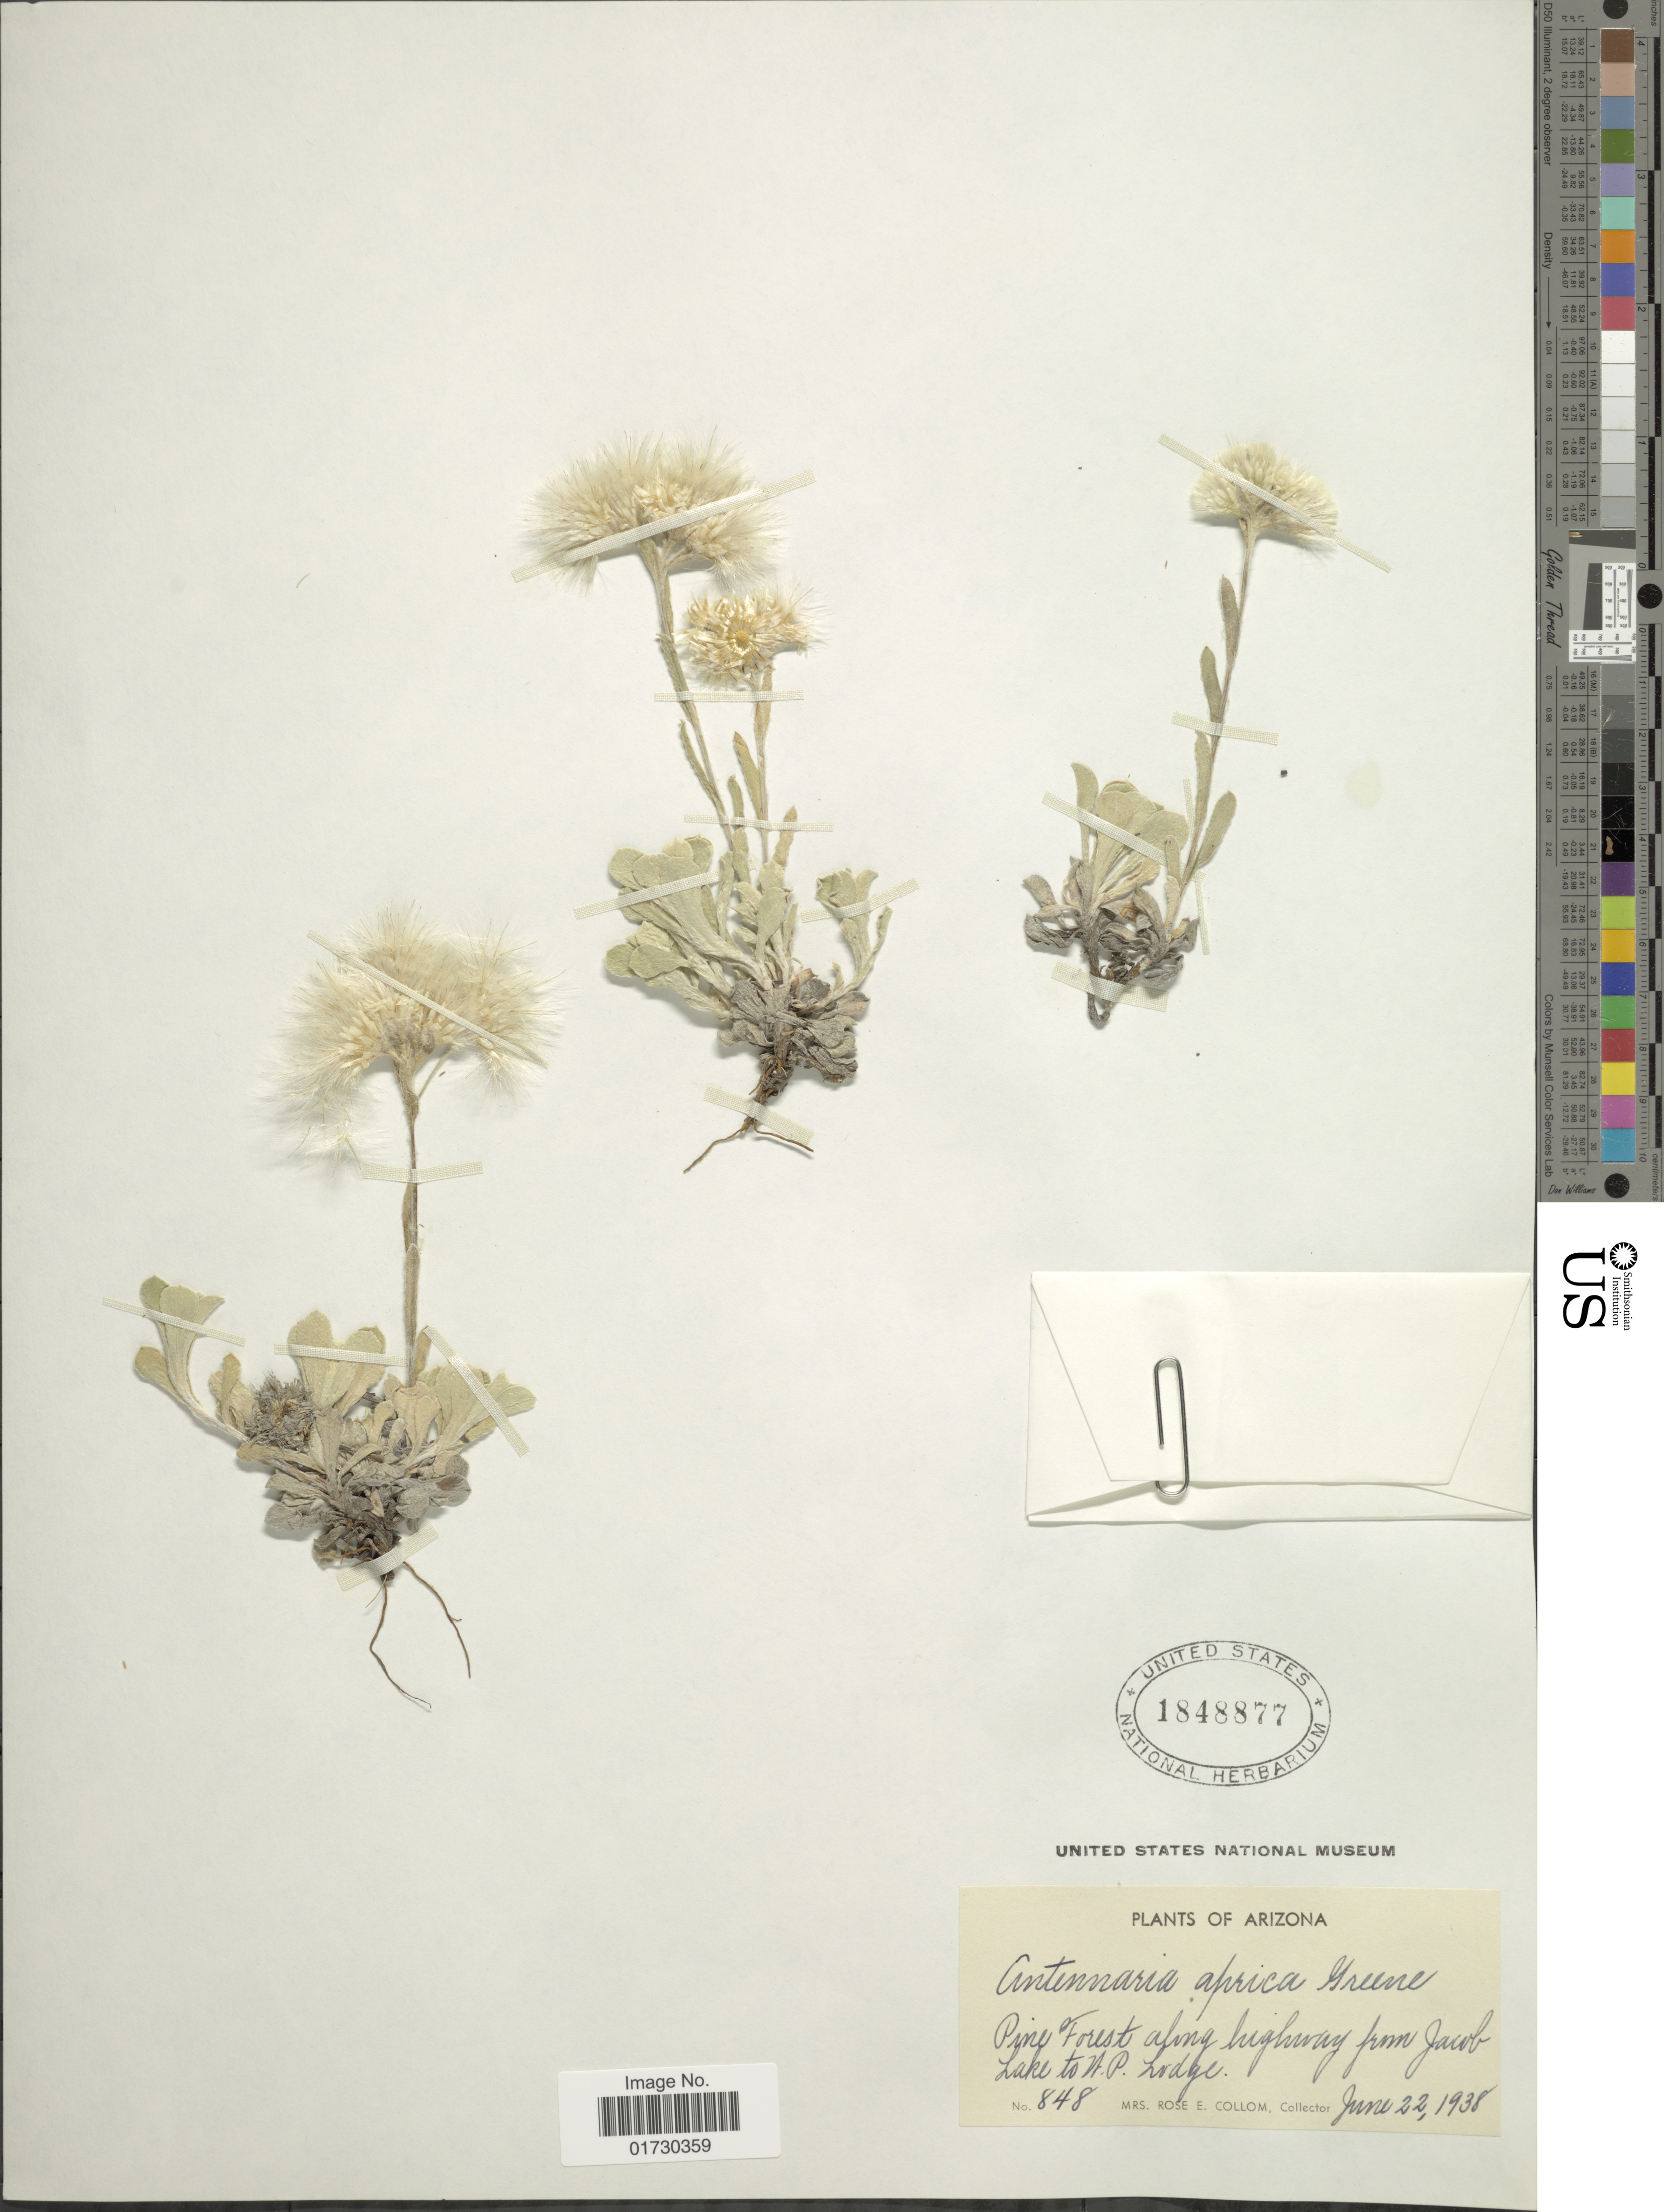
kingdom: Plantae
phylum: Tracheophyta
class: Magnoliopsida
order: Asterales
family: Asteraceae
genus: Antennaria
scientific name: Antennaria aprica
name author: Greene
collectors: R. E. Collom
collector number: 848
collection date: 1938-06-22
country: United States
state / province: Arizona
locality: Pine Forest along highway from Jacob Lake to N . P. Lodge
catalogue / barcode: US 1848877